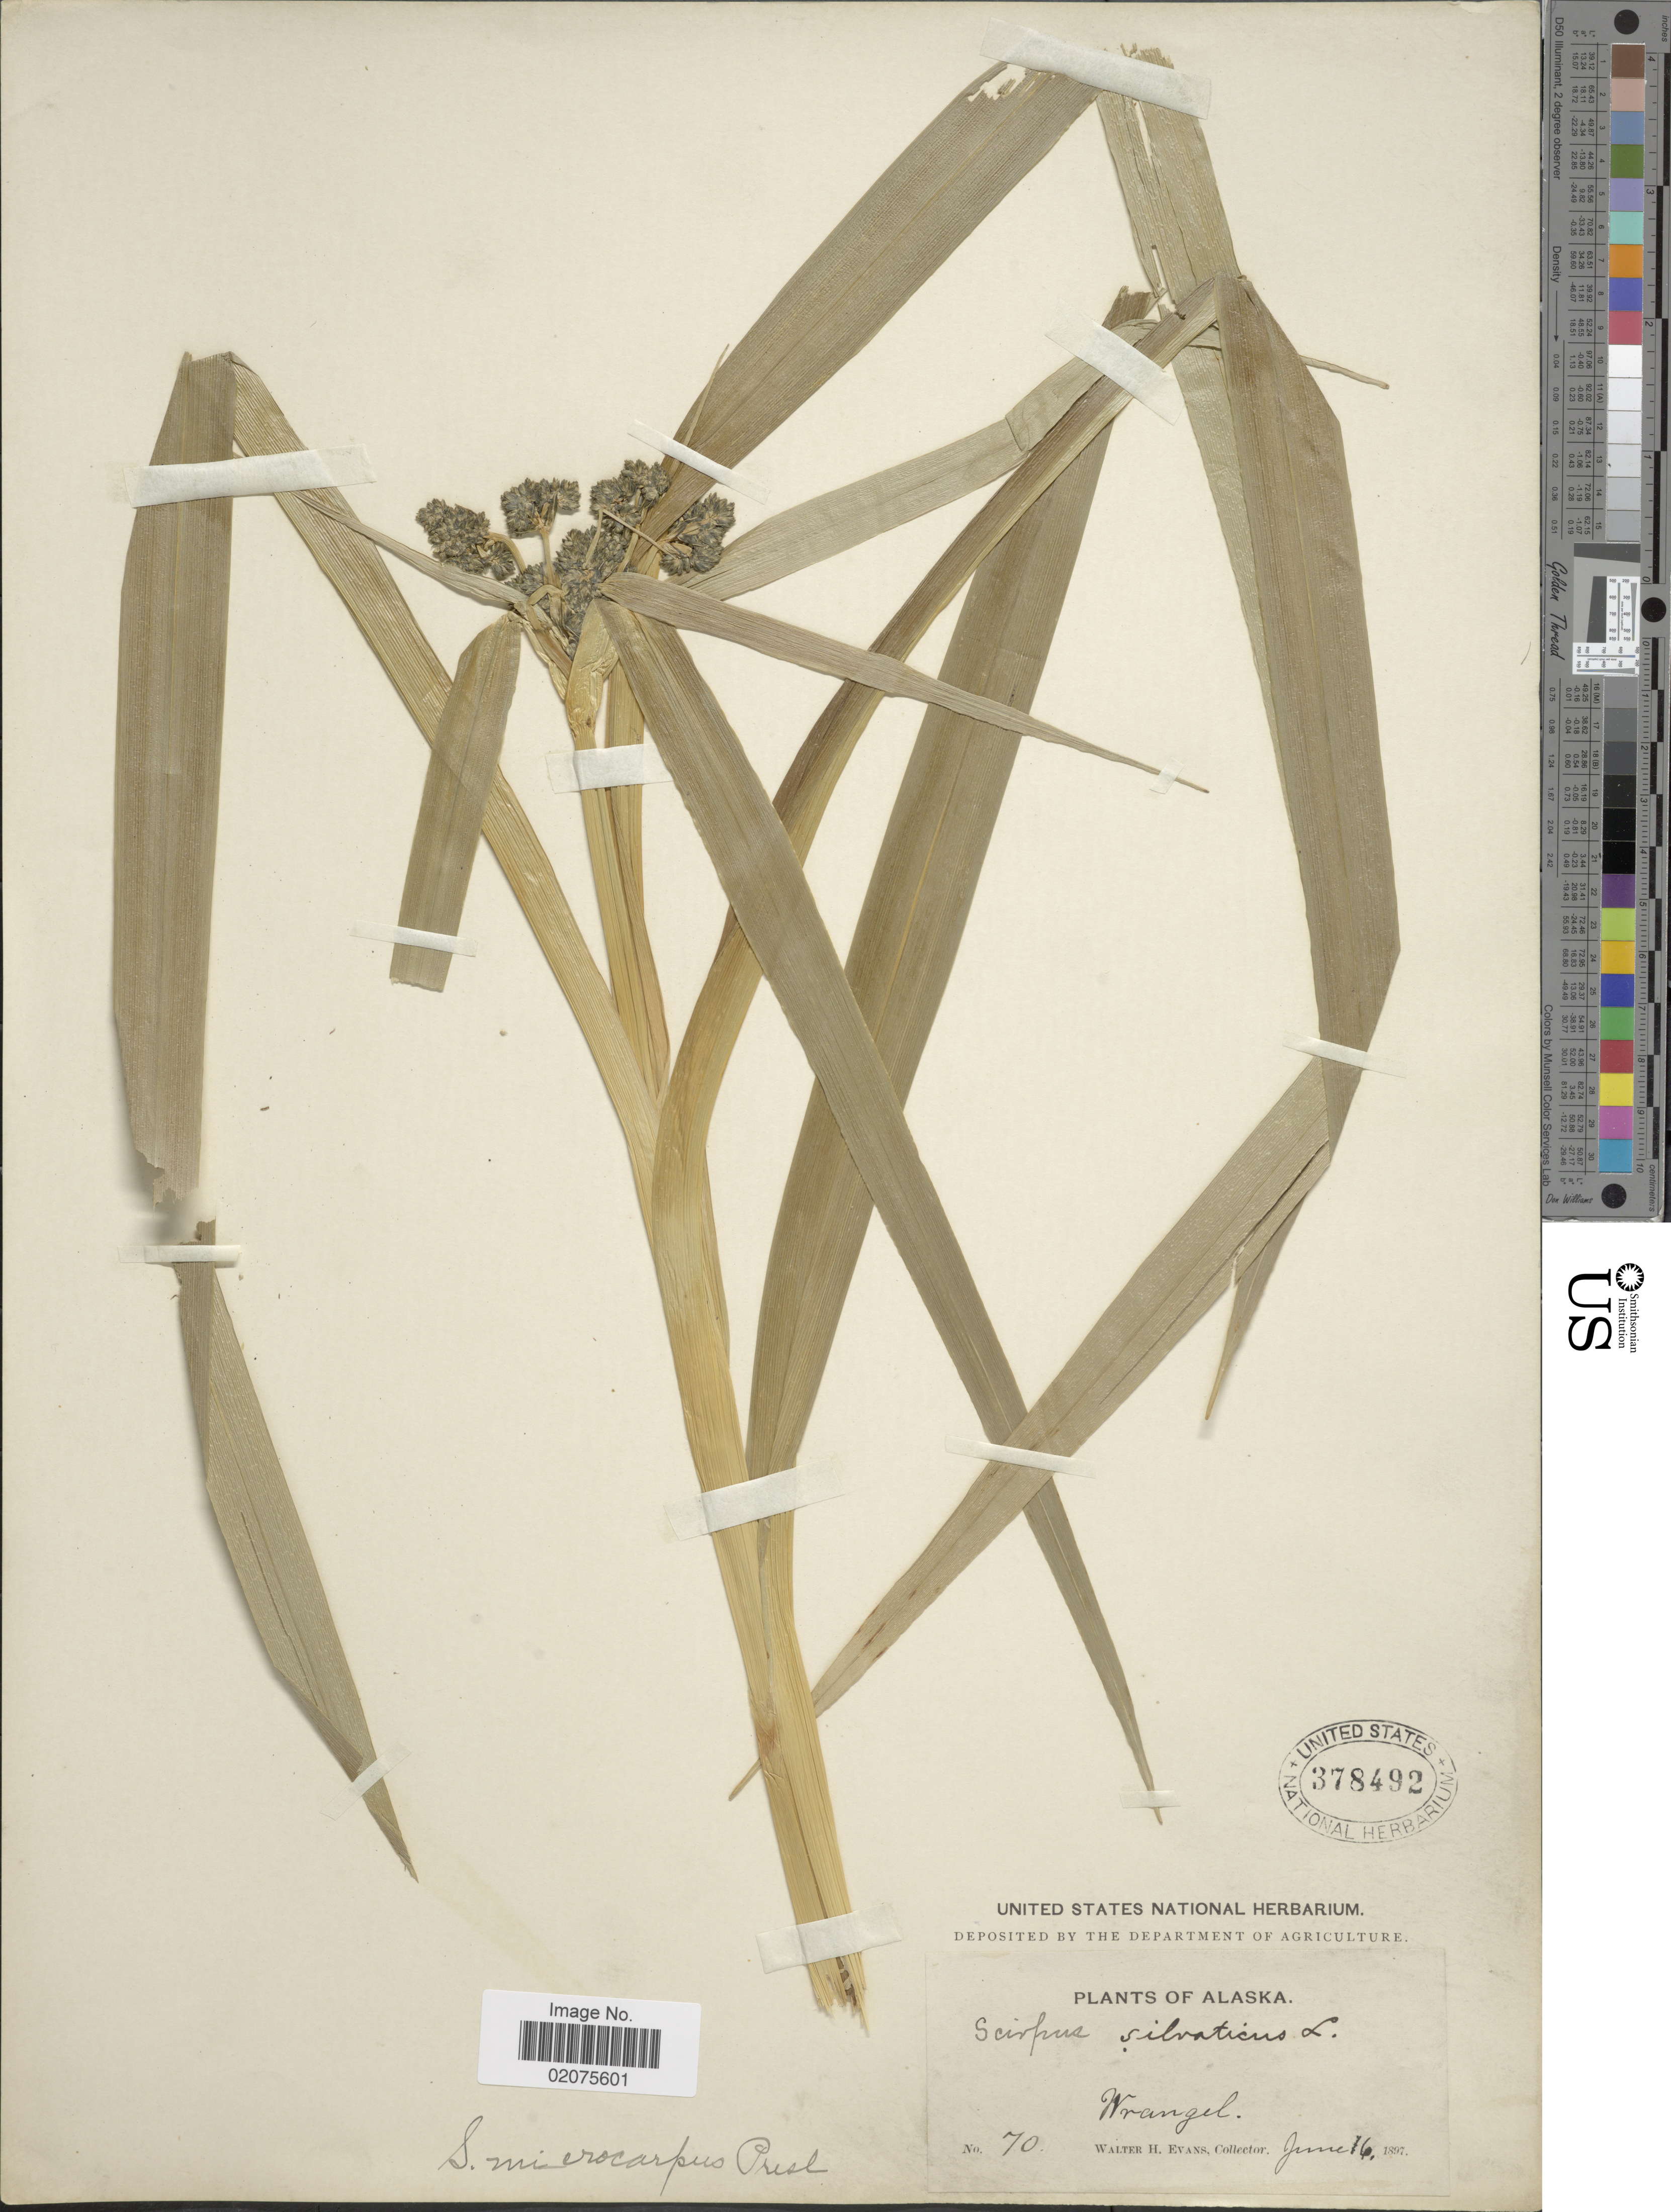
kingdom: Plantae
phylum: Tracheophyta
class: Liliopsida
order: Poales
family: Cyperaceae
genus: Scirpus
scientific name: Scirpus microcarpus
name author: J. Presl & C. Presl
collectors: W. H. Evans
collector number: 70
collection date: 1897-06-16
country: United States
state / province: Alaska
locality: Wrangell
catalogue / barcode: US 378492